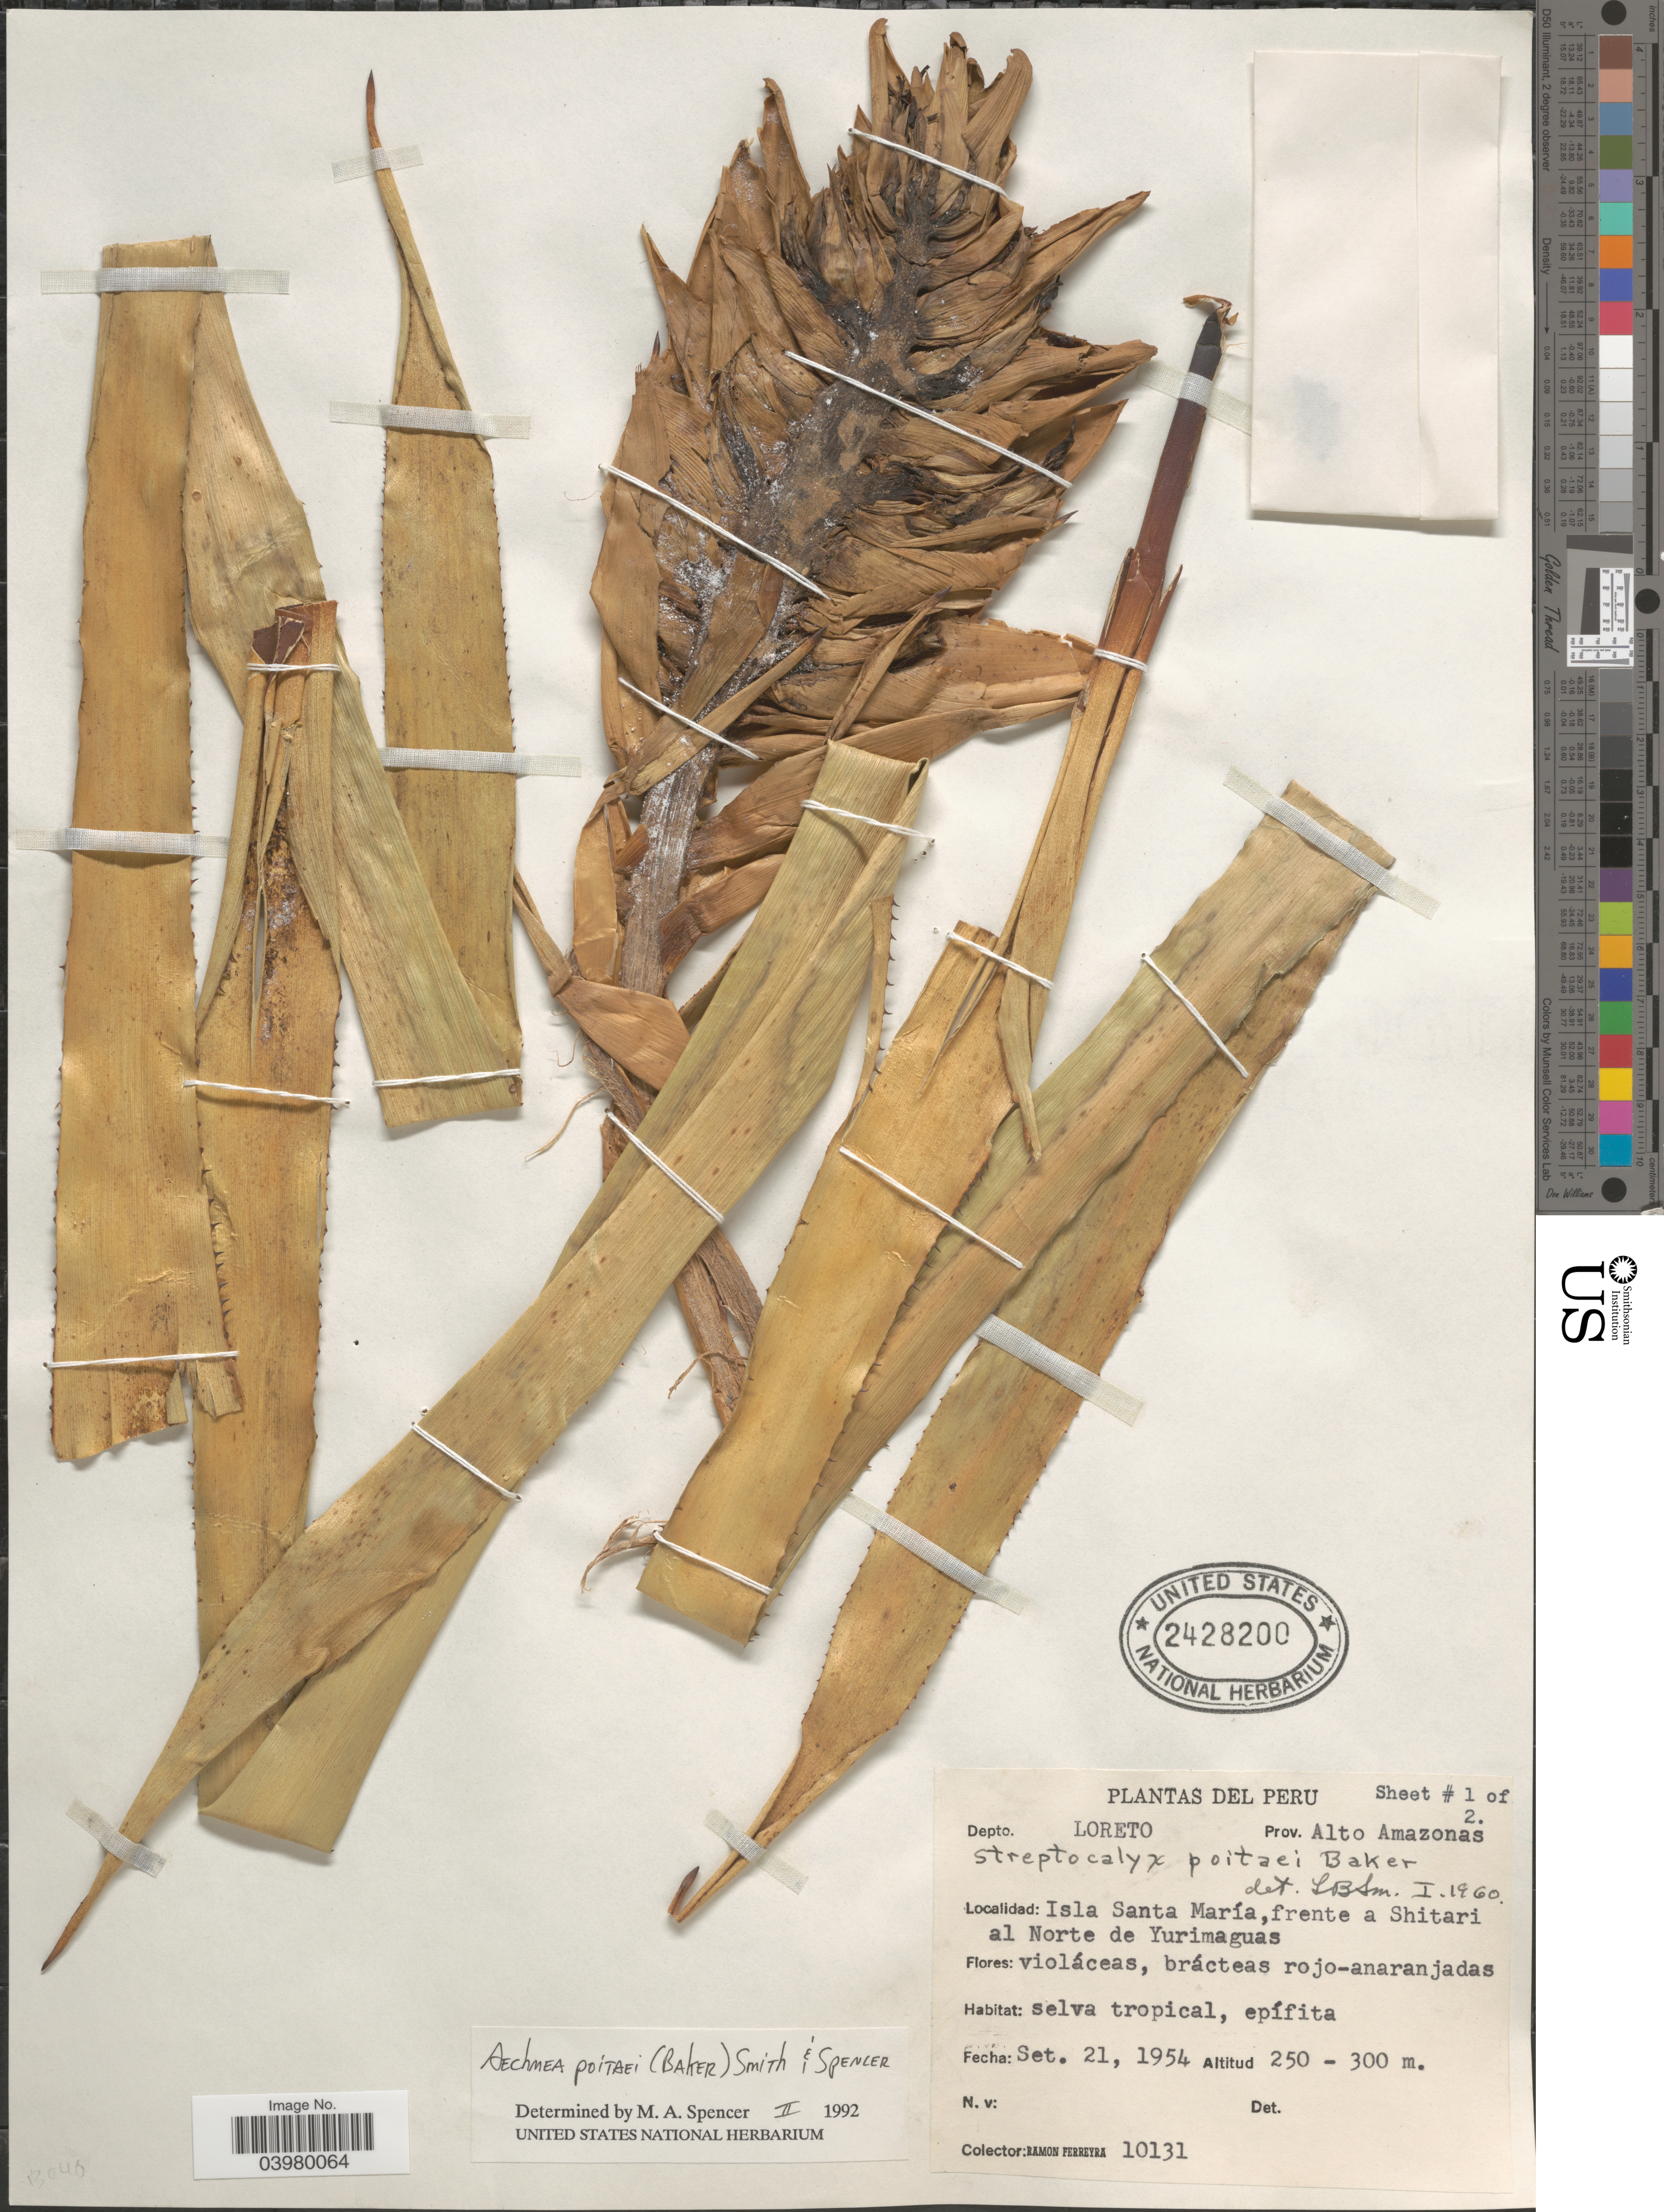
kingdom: Plantae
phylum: Tracheophyta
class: Liliopsida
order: Poales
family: Bromeliaceae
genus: Aechmea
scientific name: Aechmea poitaei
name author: (Baker) L.B. Sm. & M.A. Spencer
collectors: R. A. Ferreyra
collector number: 10131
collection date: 1954-09-21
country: Peru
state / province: Loreto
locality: Depto. Loreto. Prov. Alto Amazonas. Isla Santa María, frente a Shitari al Norte de Yurimaguas.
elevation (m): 250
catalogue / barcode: US 2428200